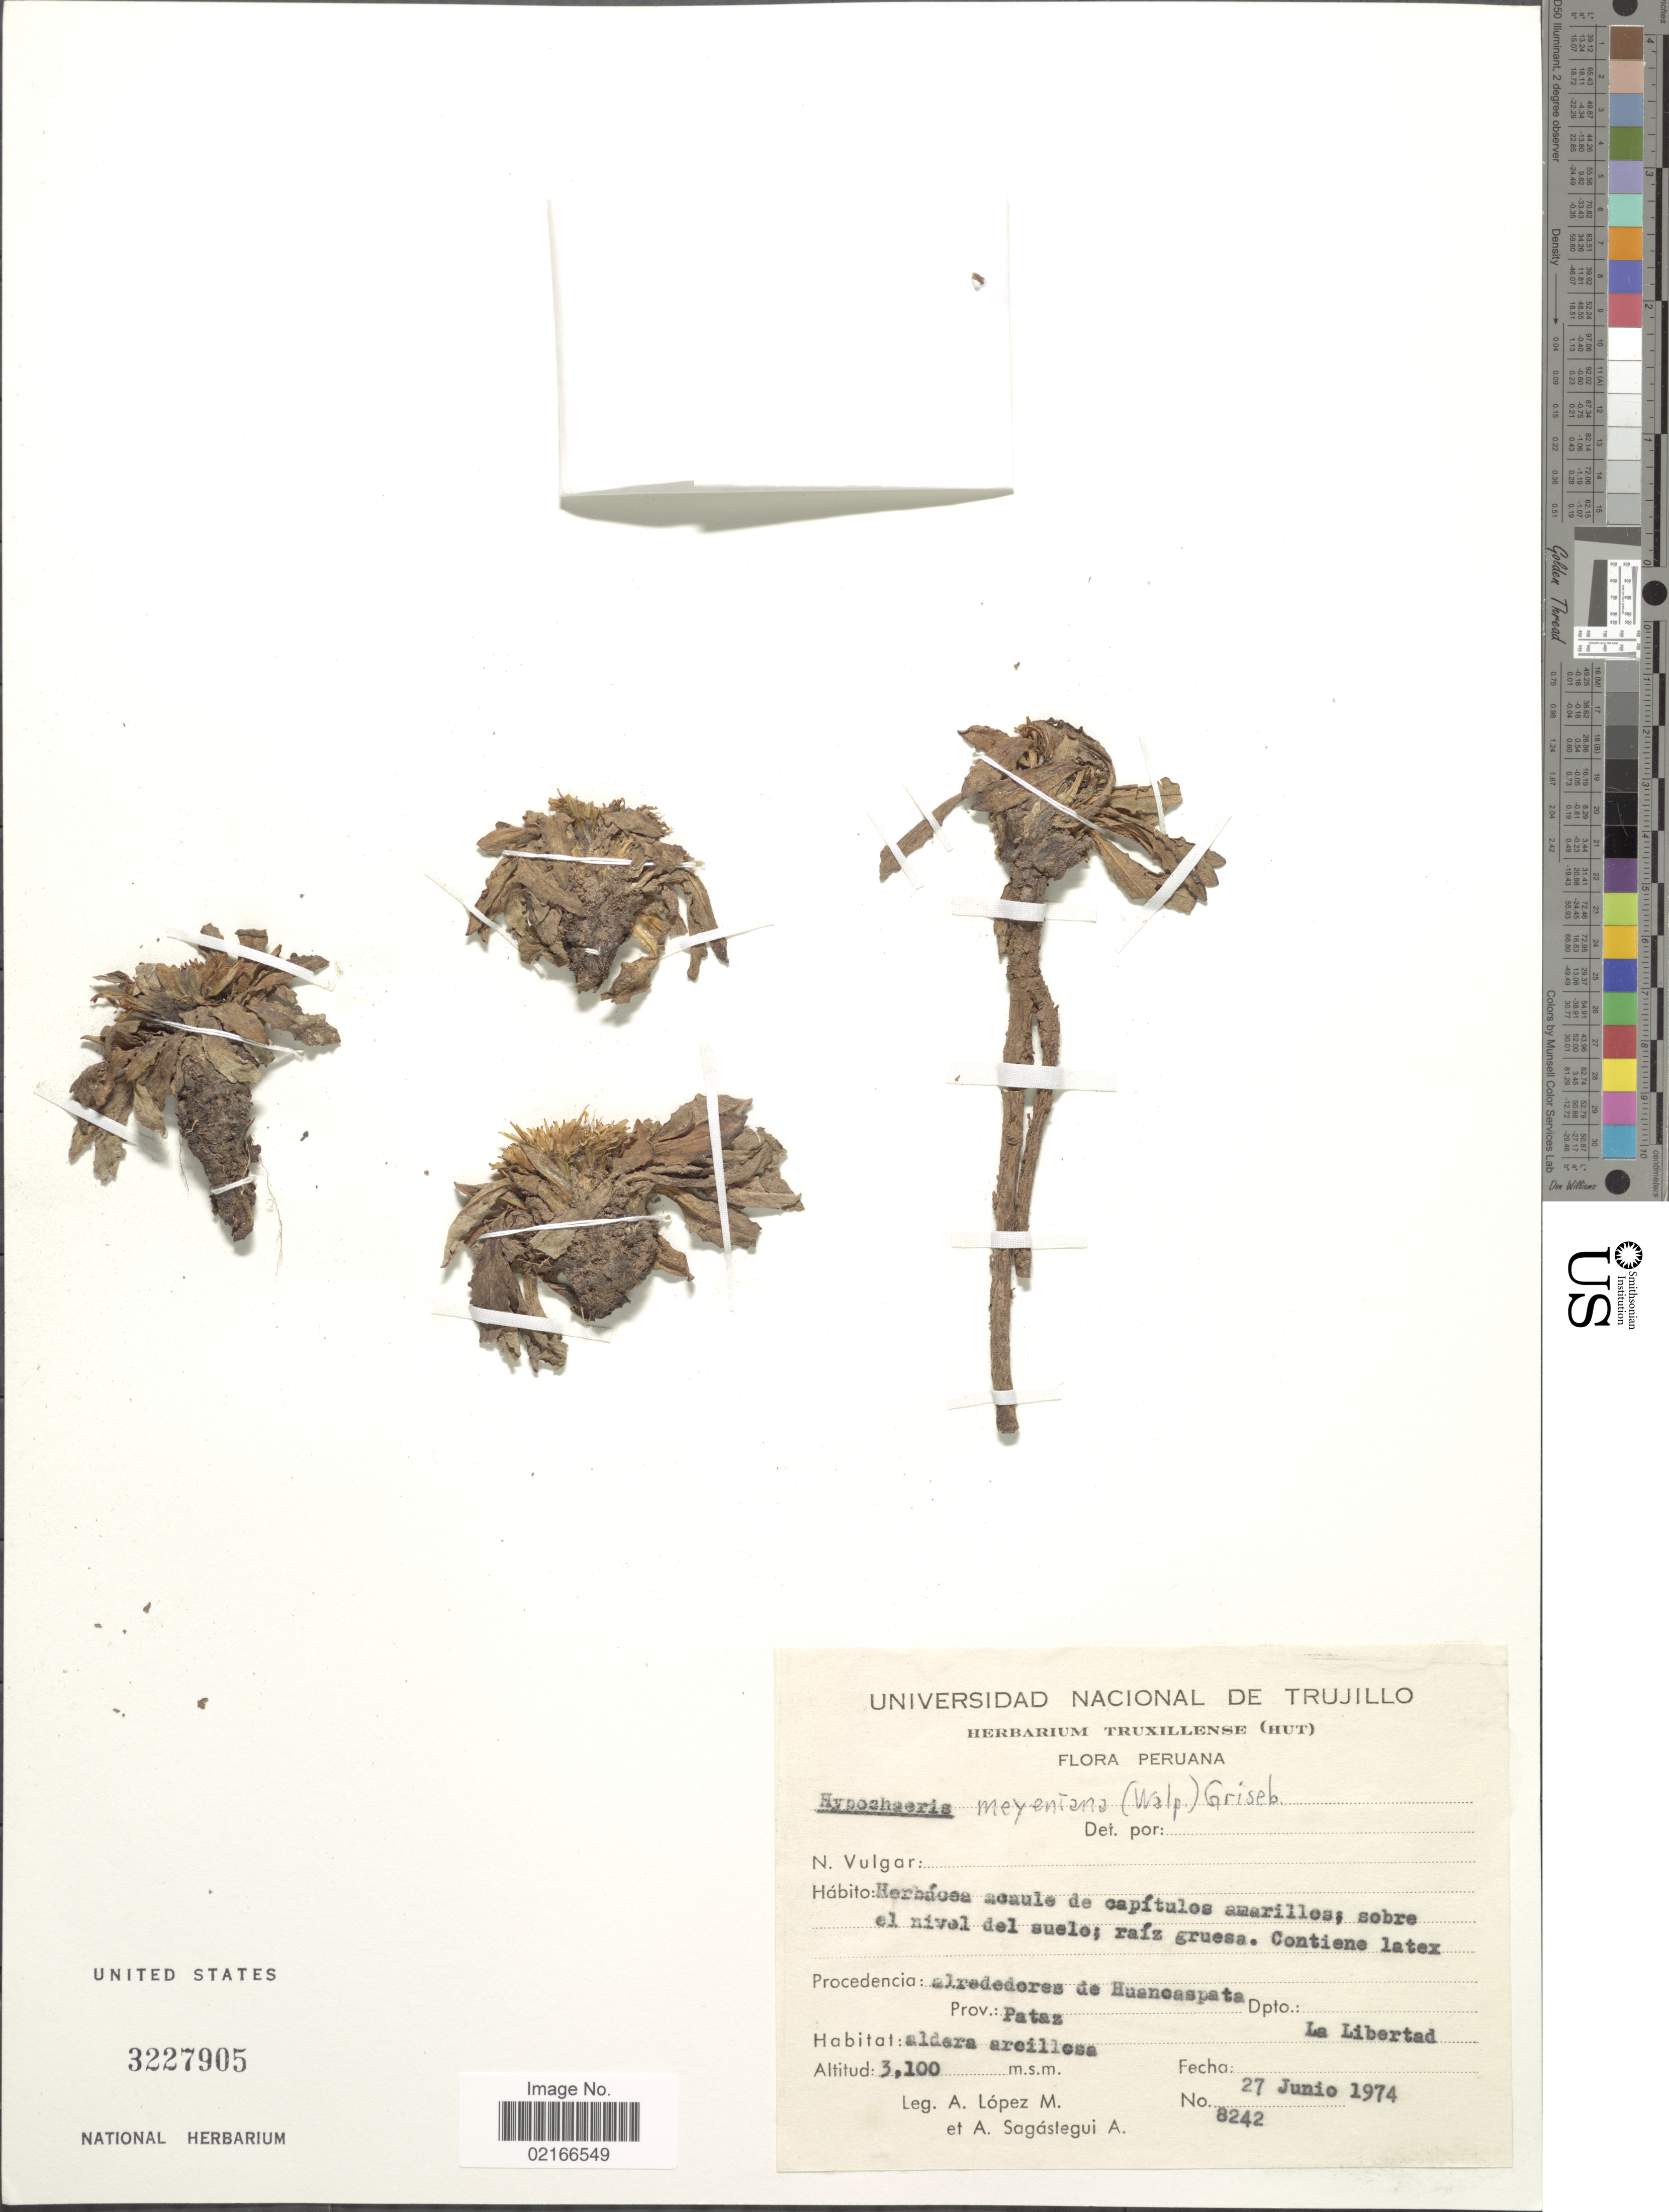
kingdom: Plantae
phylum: Tracheophyta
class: Magnoliopsida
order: Asterales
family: Asteraceae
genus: Hypochaeris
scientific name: Hypochaeris meyeniana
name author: (Walp.) Benth. & Hook. f. ex Griseb.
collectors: A. López M. & A. Sagástegui A.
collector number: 8242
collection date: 1974-06-27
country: Peru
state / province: La Libertad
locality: Alrededores de Huancaspata. Prov.: Pataz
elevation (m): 3100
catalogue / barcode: US 3227905